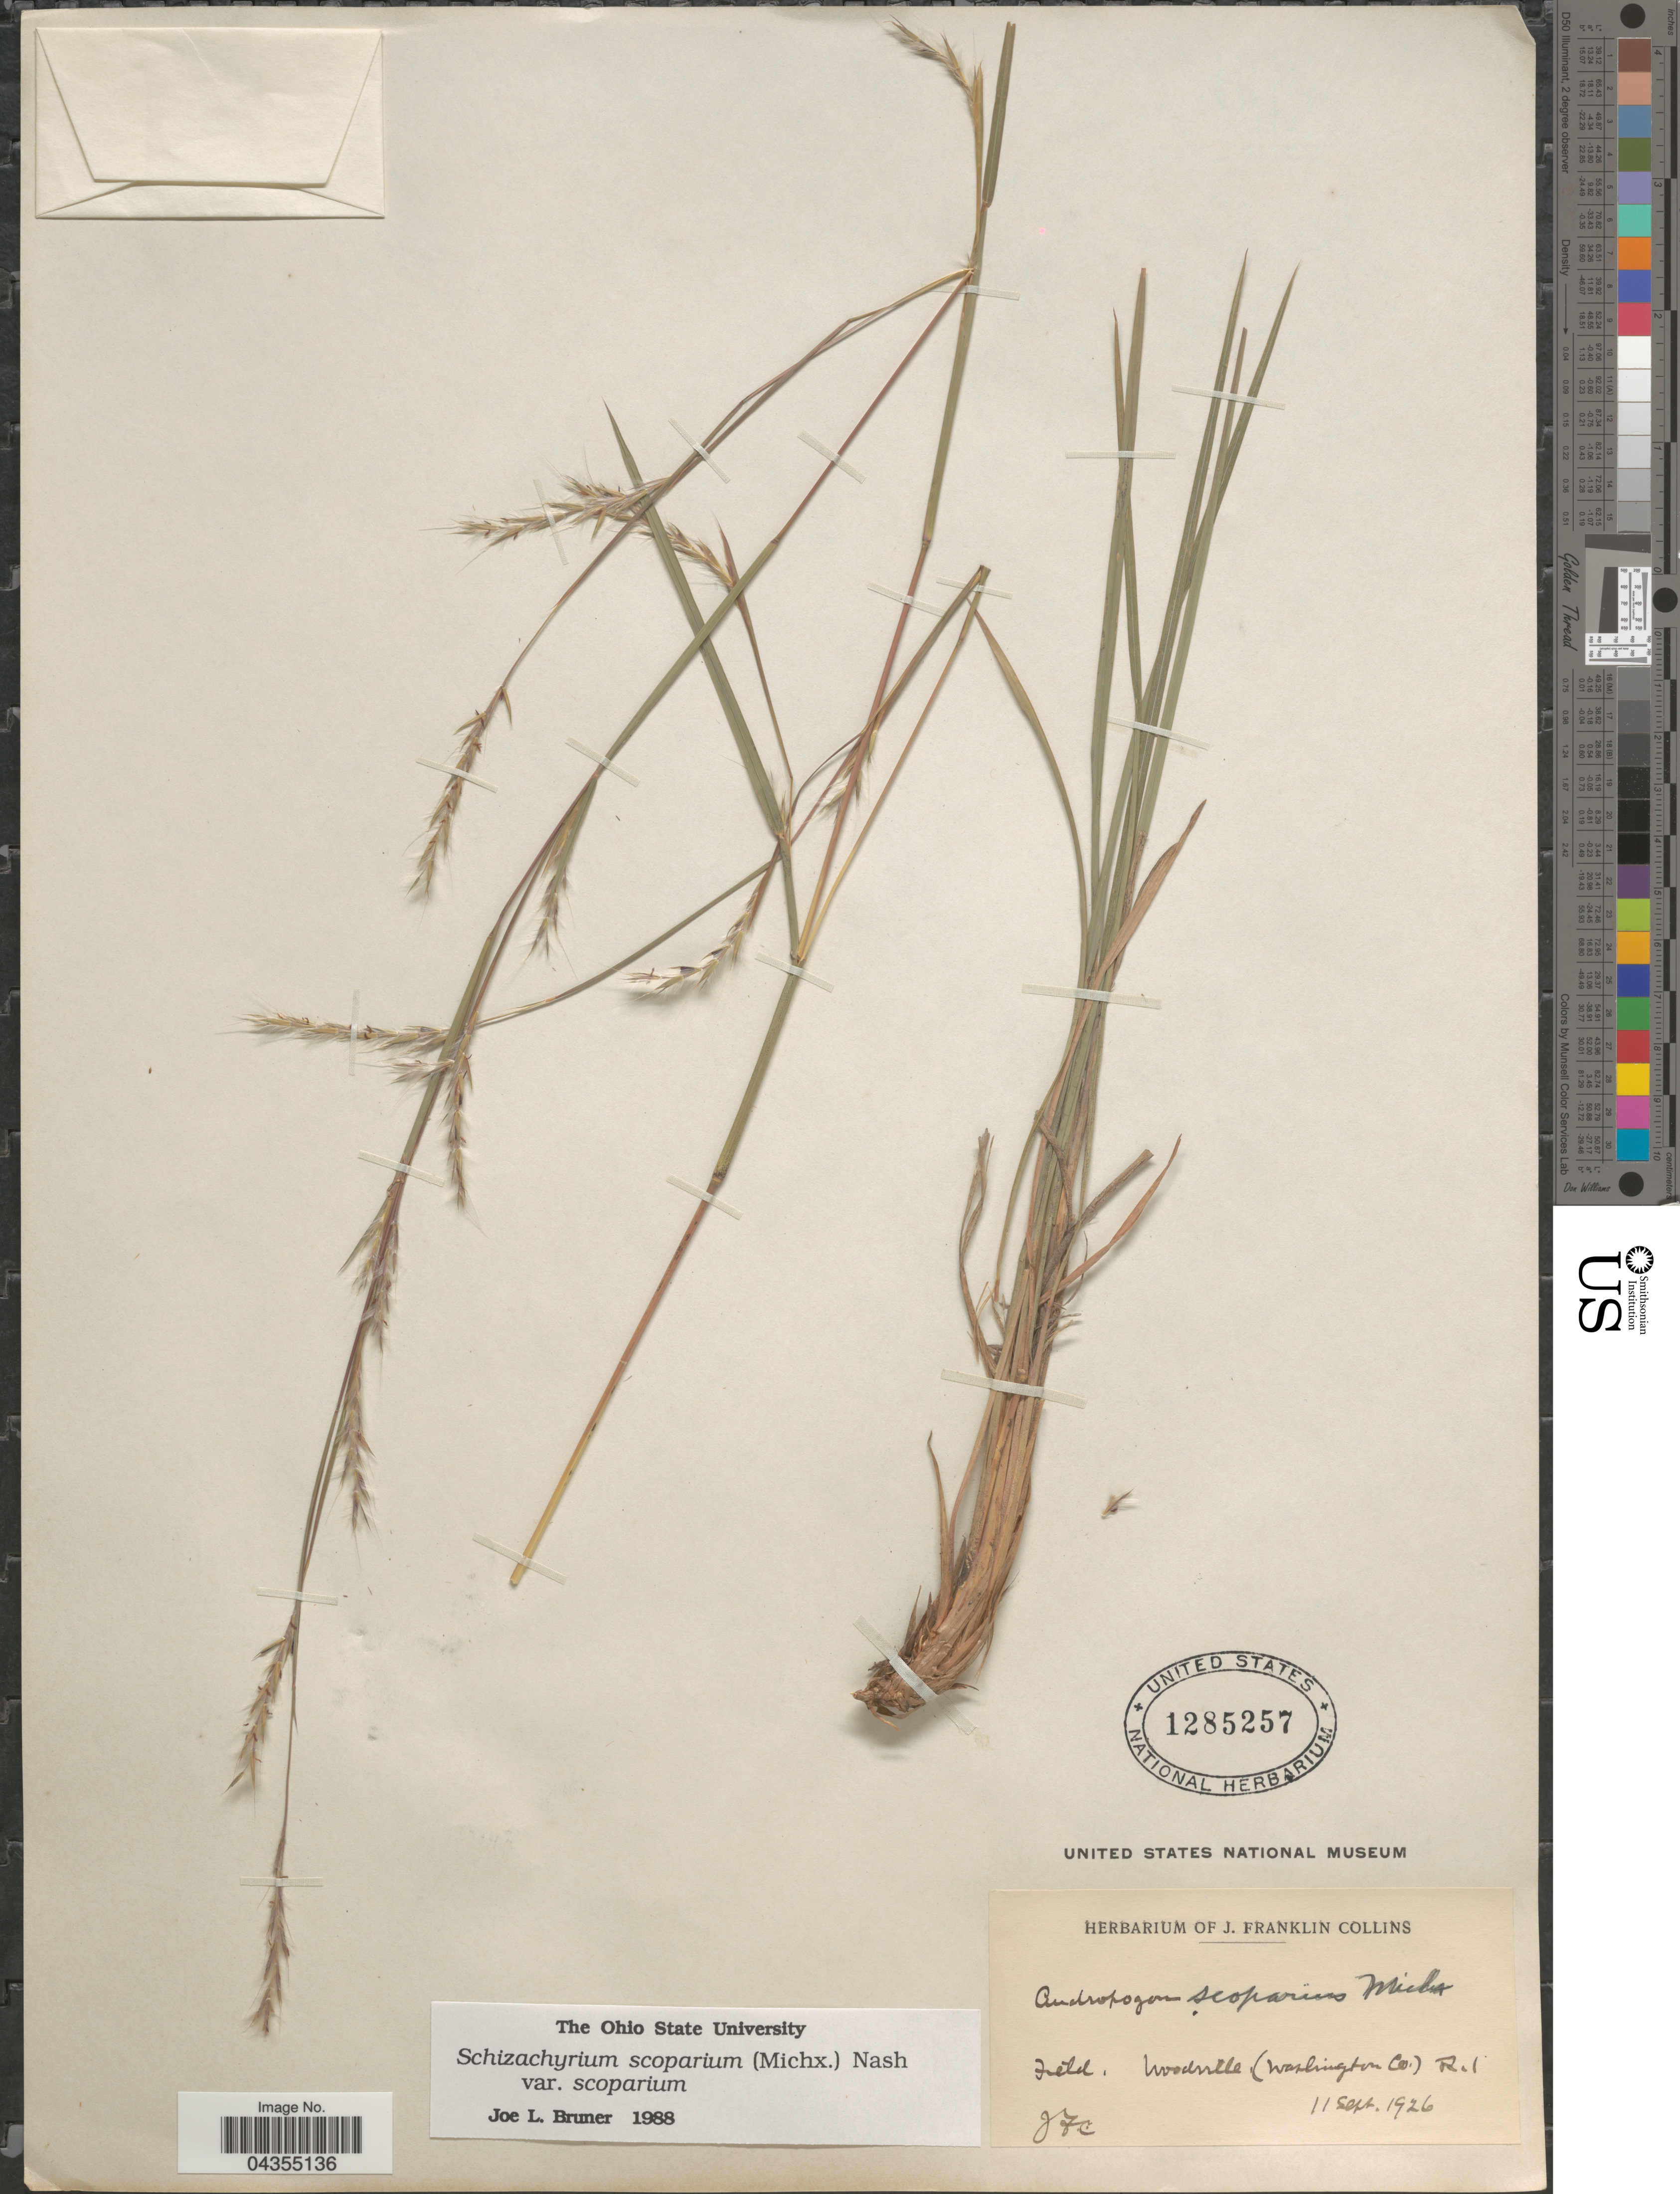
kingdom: Plantae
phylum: Tracheophyta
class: Liliopsida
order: Poales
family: Poaceae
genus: Schizachyrium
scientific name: Schizachyrium scoparium var. scoparium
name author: (Michx.) Nash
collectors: J. Collins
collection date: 1926-09-11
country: United States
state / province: Rhode Island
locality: Woodsville (Washington Co). R. I.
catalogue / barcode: US 1285257